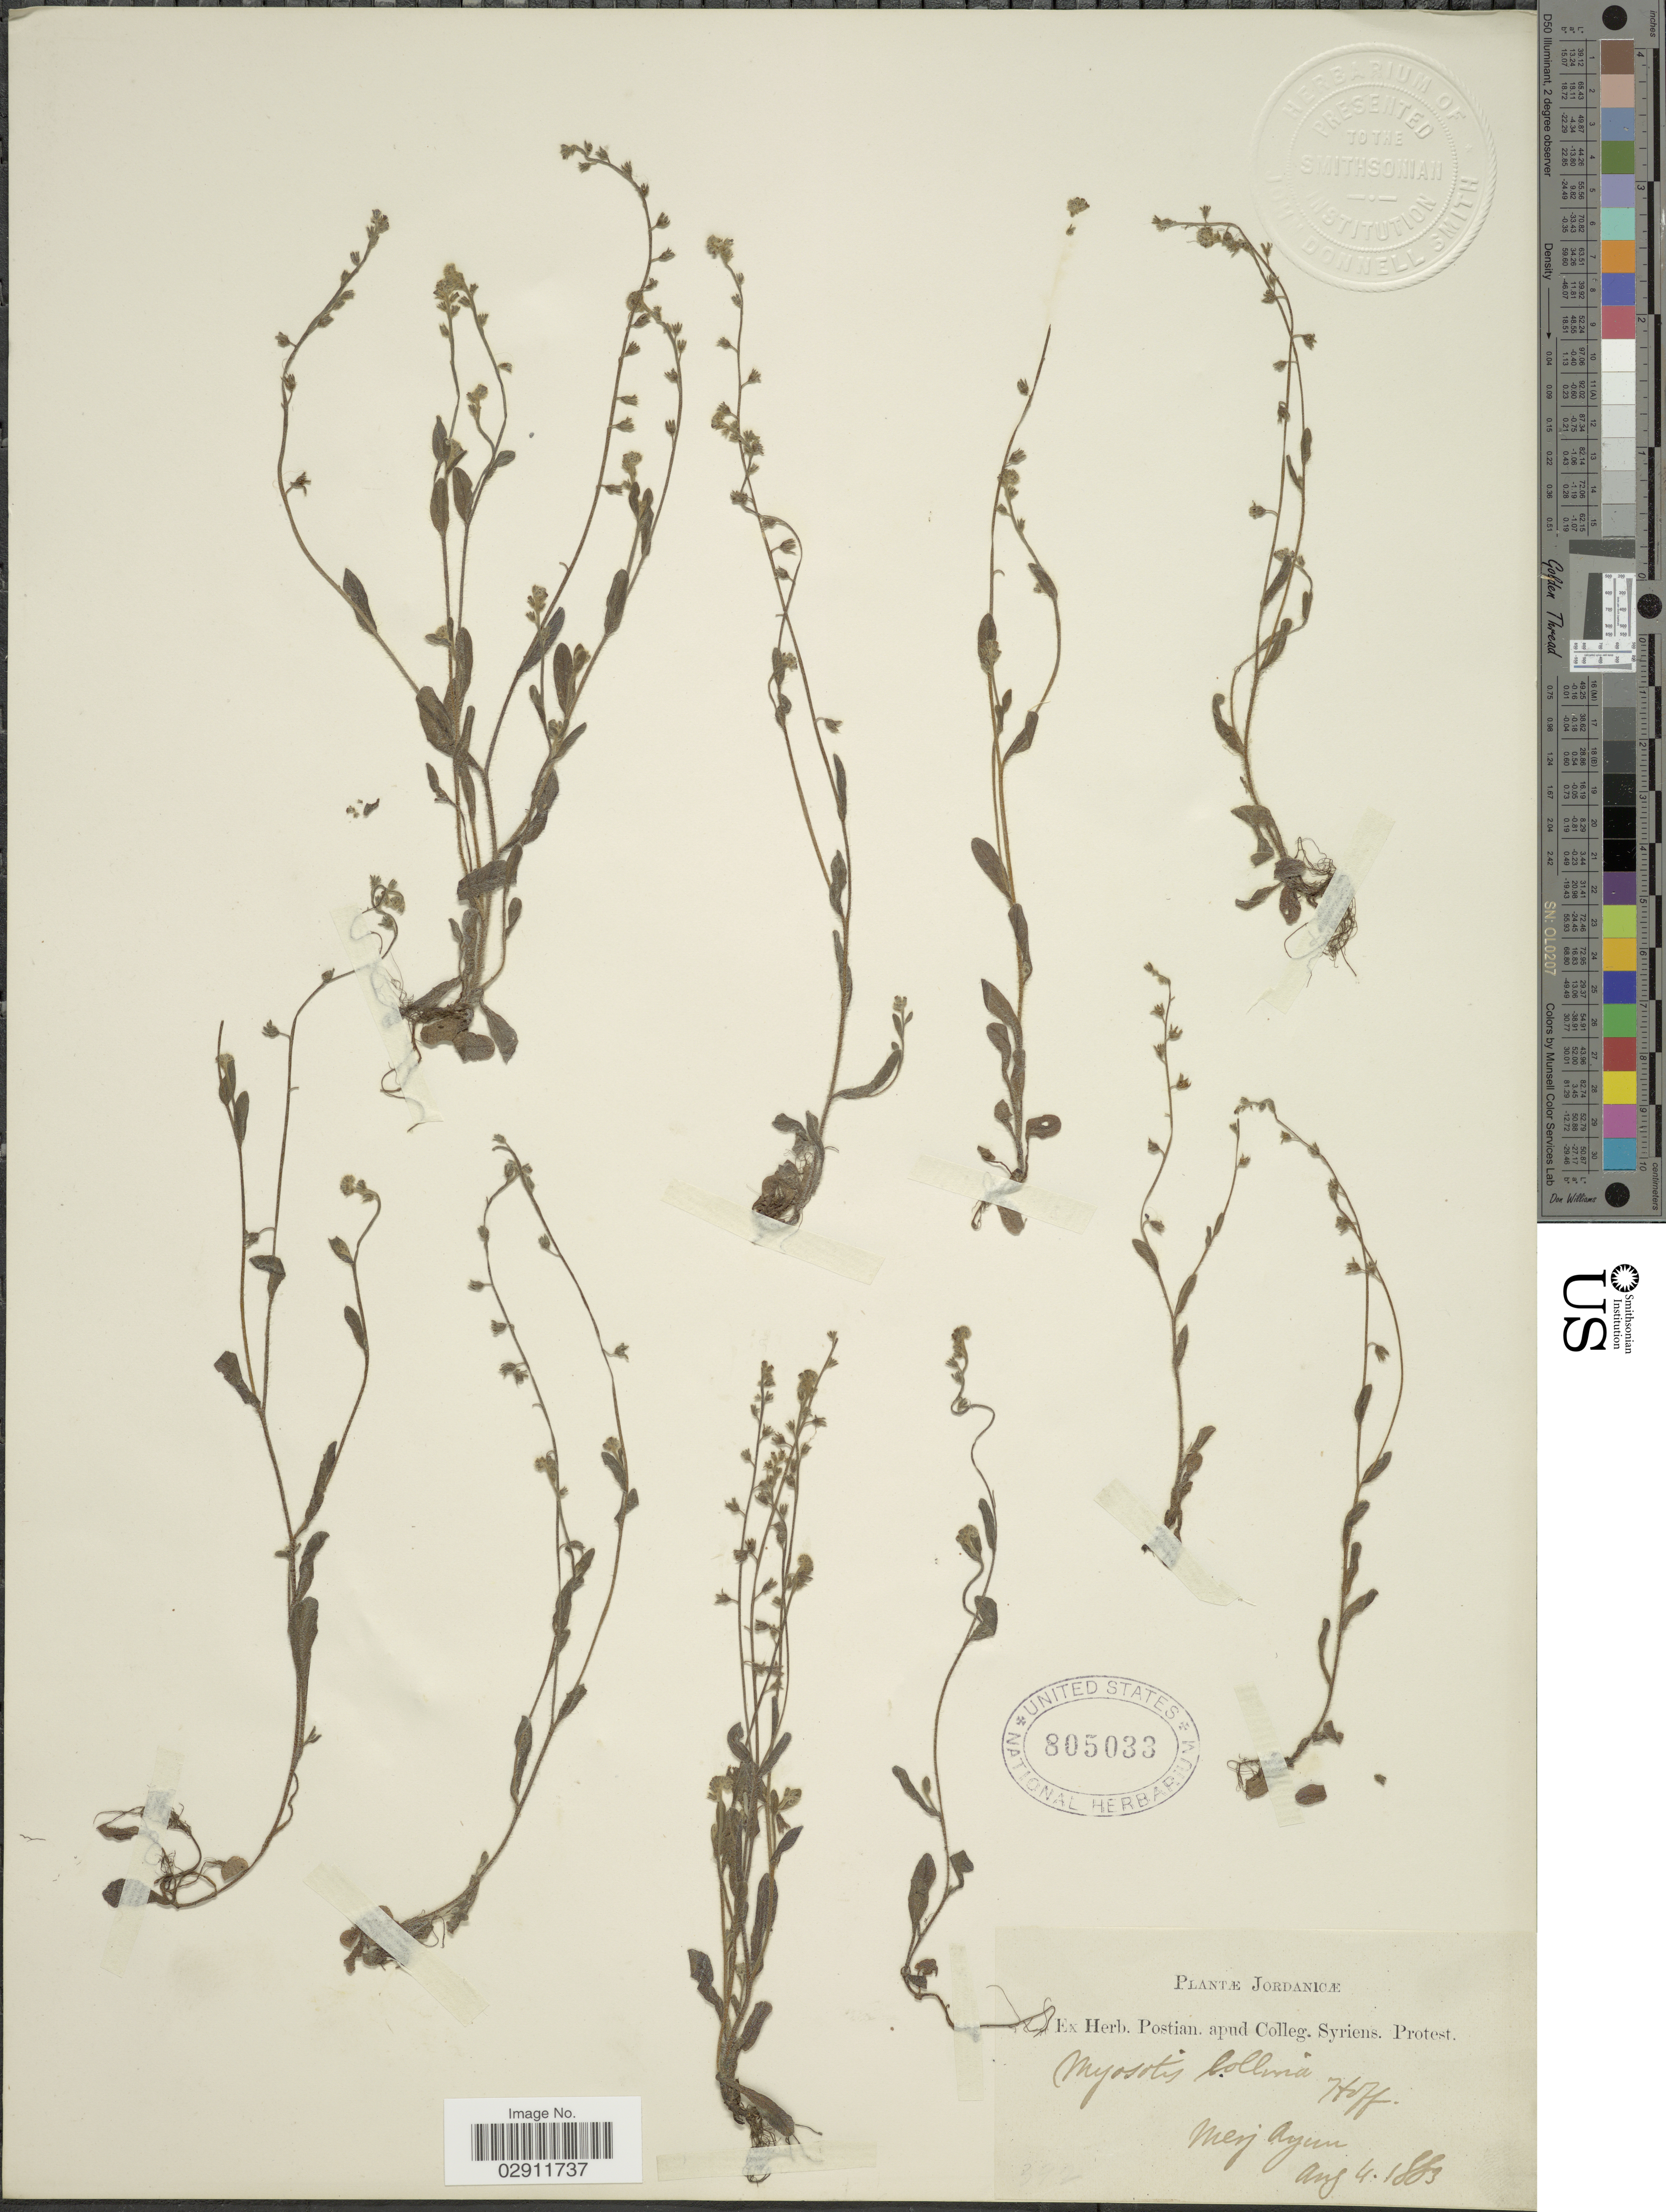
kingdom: Plantae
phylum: Tracheophyta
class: Magnoliopsida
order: Boraginales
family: Boraginaceae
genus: Myosotis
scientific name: Myosotis collina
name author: Hoffm.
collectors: ex herb. Postian. apud Colleg. Syriens. Protest. USE "Fannie P. A. Shepard" (10308853) AS PRIMARY COLLECTOR INSTEAD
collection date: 1883-08-04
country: Jordan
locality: Mesj Ayun.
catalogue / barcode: US 805033